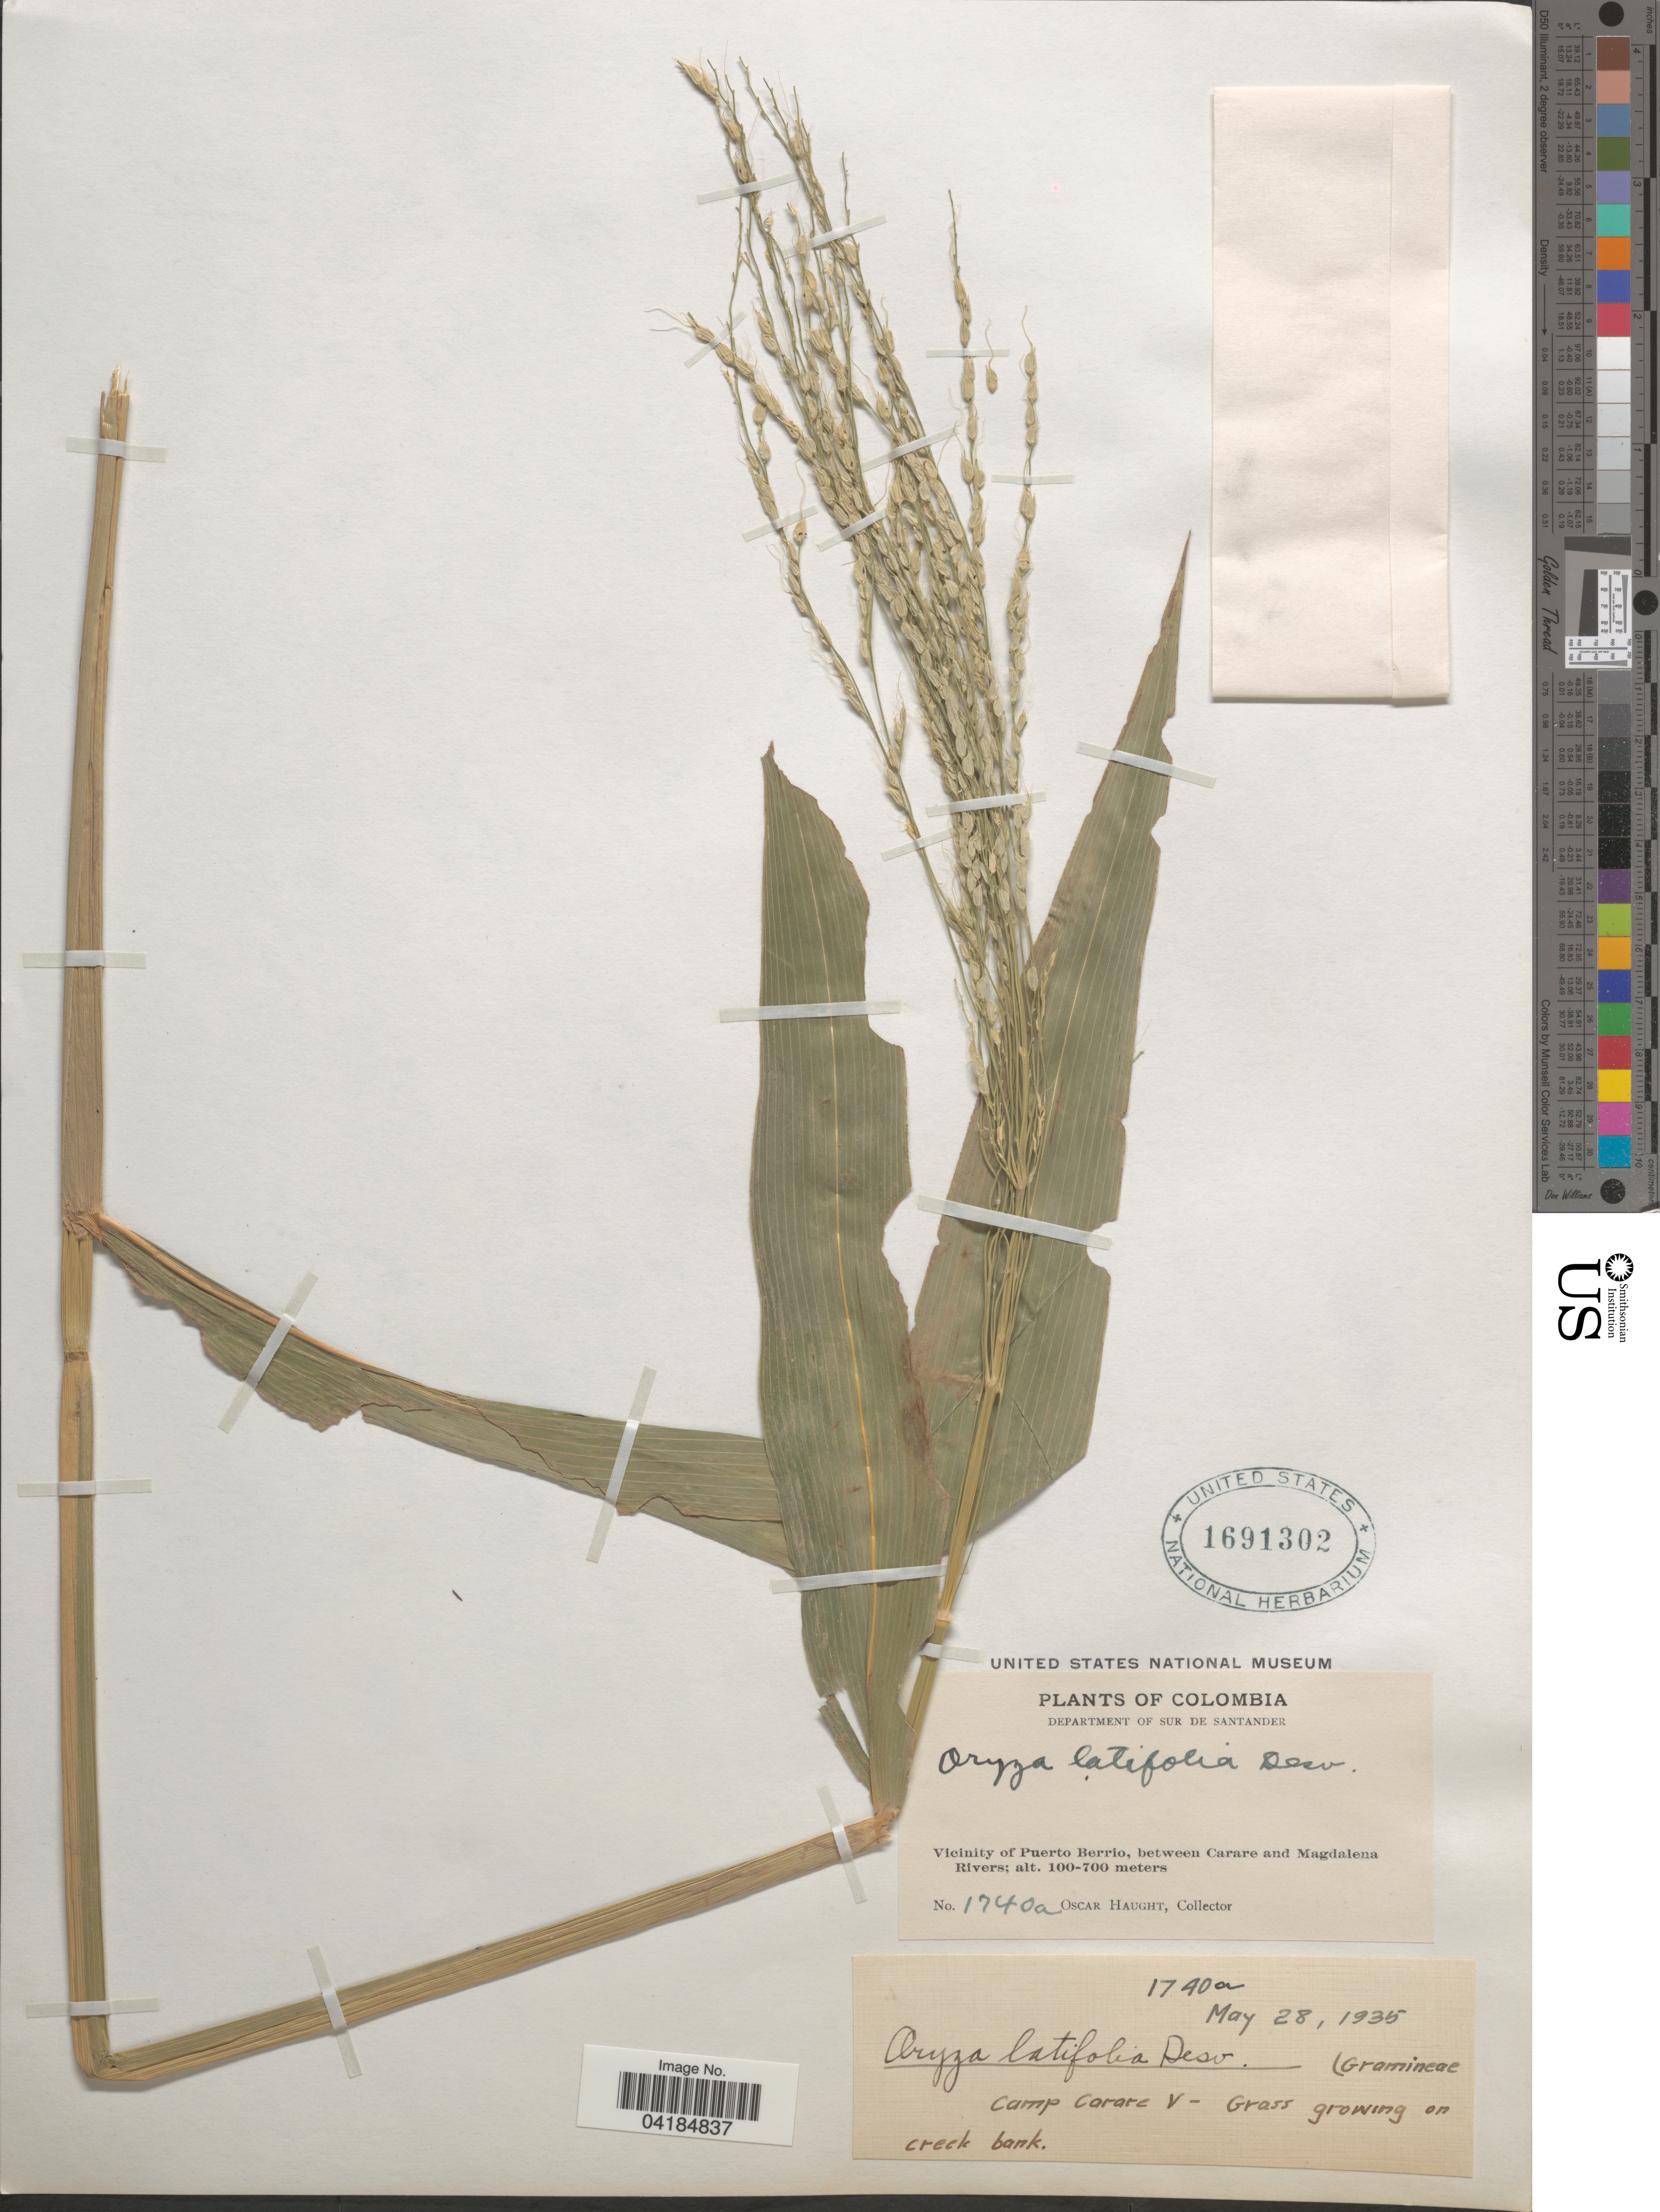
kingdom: Plantae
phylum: Tracheophyta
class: Liliopsida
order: Poales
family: Poaceae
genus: Oryza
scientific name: Oryza latifolia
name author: Desv.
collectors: O. L. Haught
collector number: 1740a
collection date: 1935-05-28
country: Colombia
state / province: Santander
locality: Department of Sur de Santander. Vicinity of Puerto Berrio, between Carare and Magdalena Rivers.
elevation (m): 100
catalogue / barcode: US 1691302